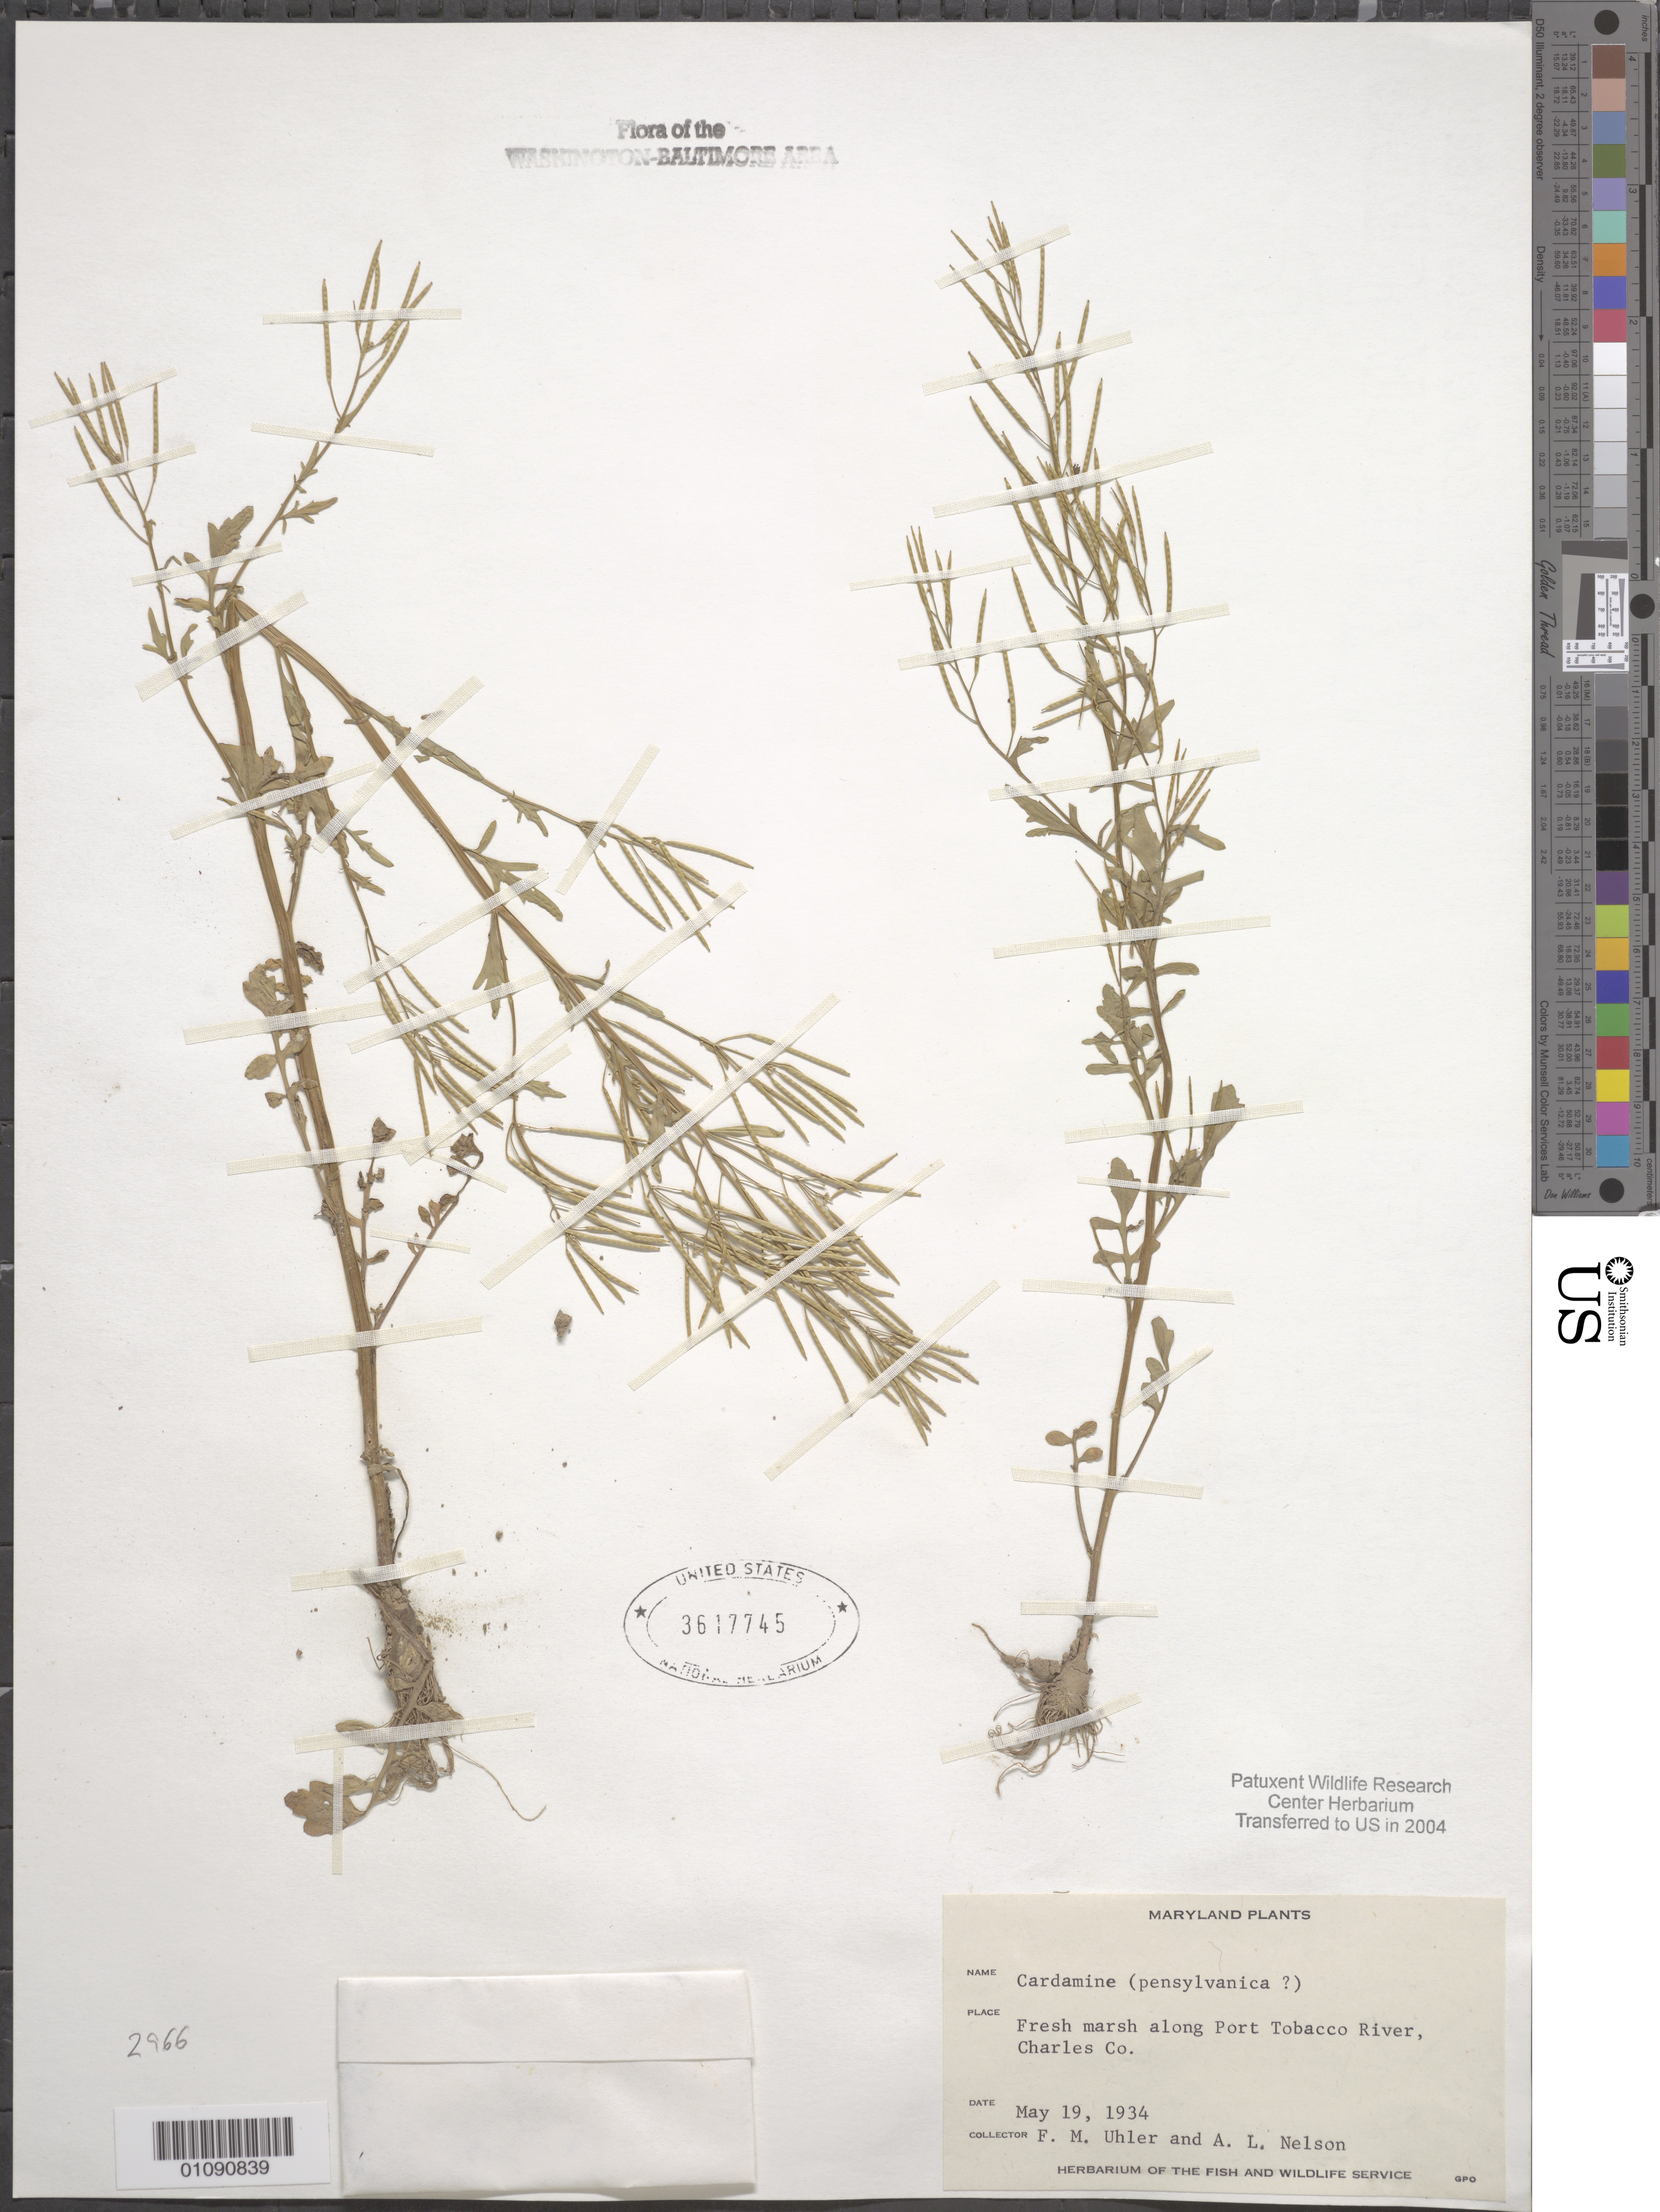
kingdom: Plantae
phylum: Tracheophyta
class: Magnoliopsida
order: Brassicales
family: Brassicaceae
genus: Cardamine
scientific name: Cardamine sp.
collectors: F. M. Uhler & A. L. Nelson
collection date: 1934-05-19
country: United States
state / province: Maryland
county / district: Charles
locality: Port Tobacco River.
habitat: Fresh marsh.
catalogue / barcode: US 3617745